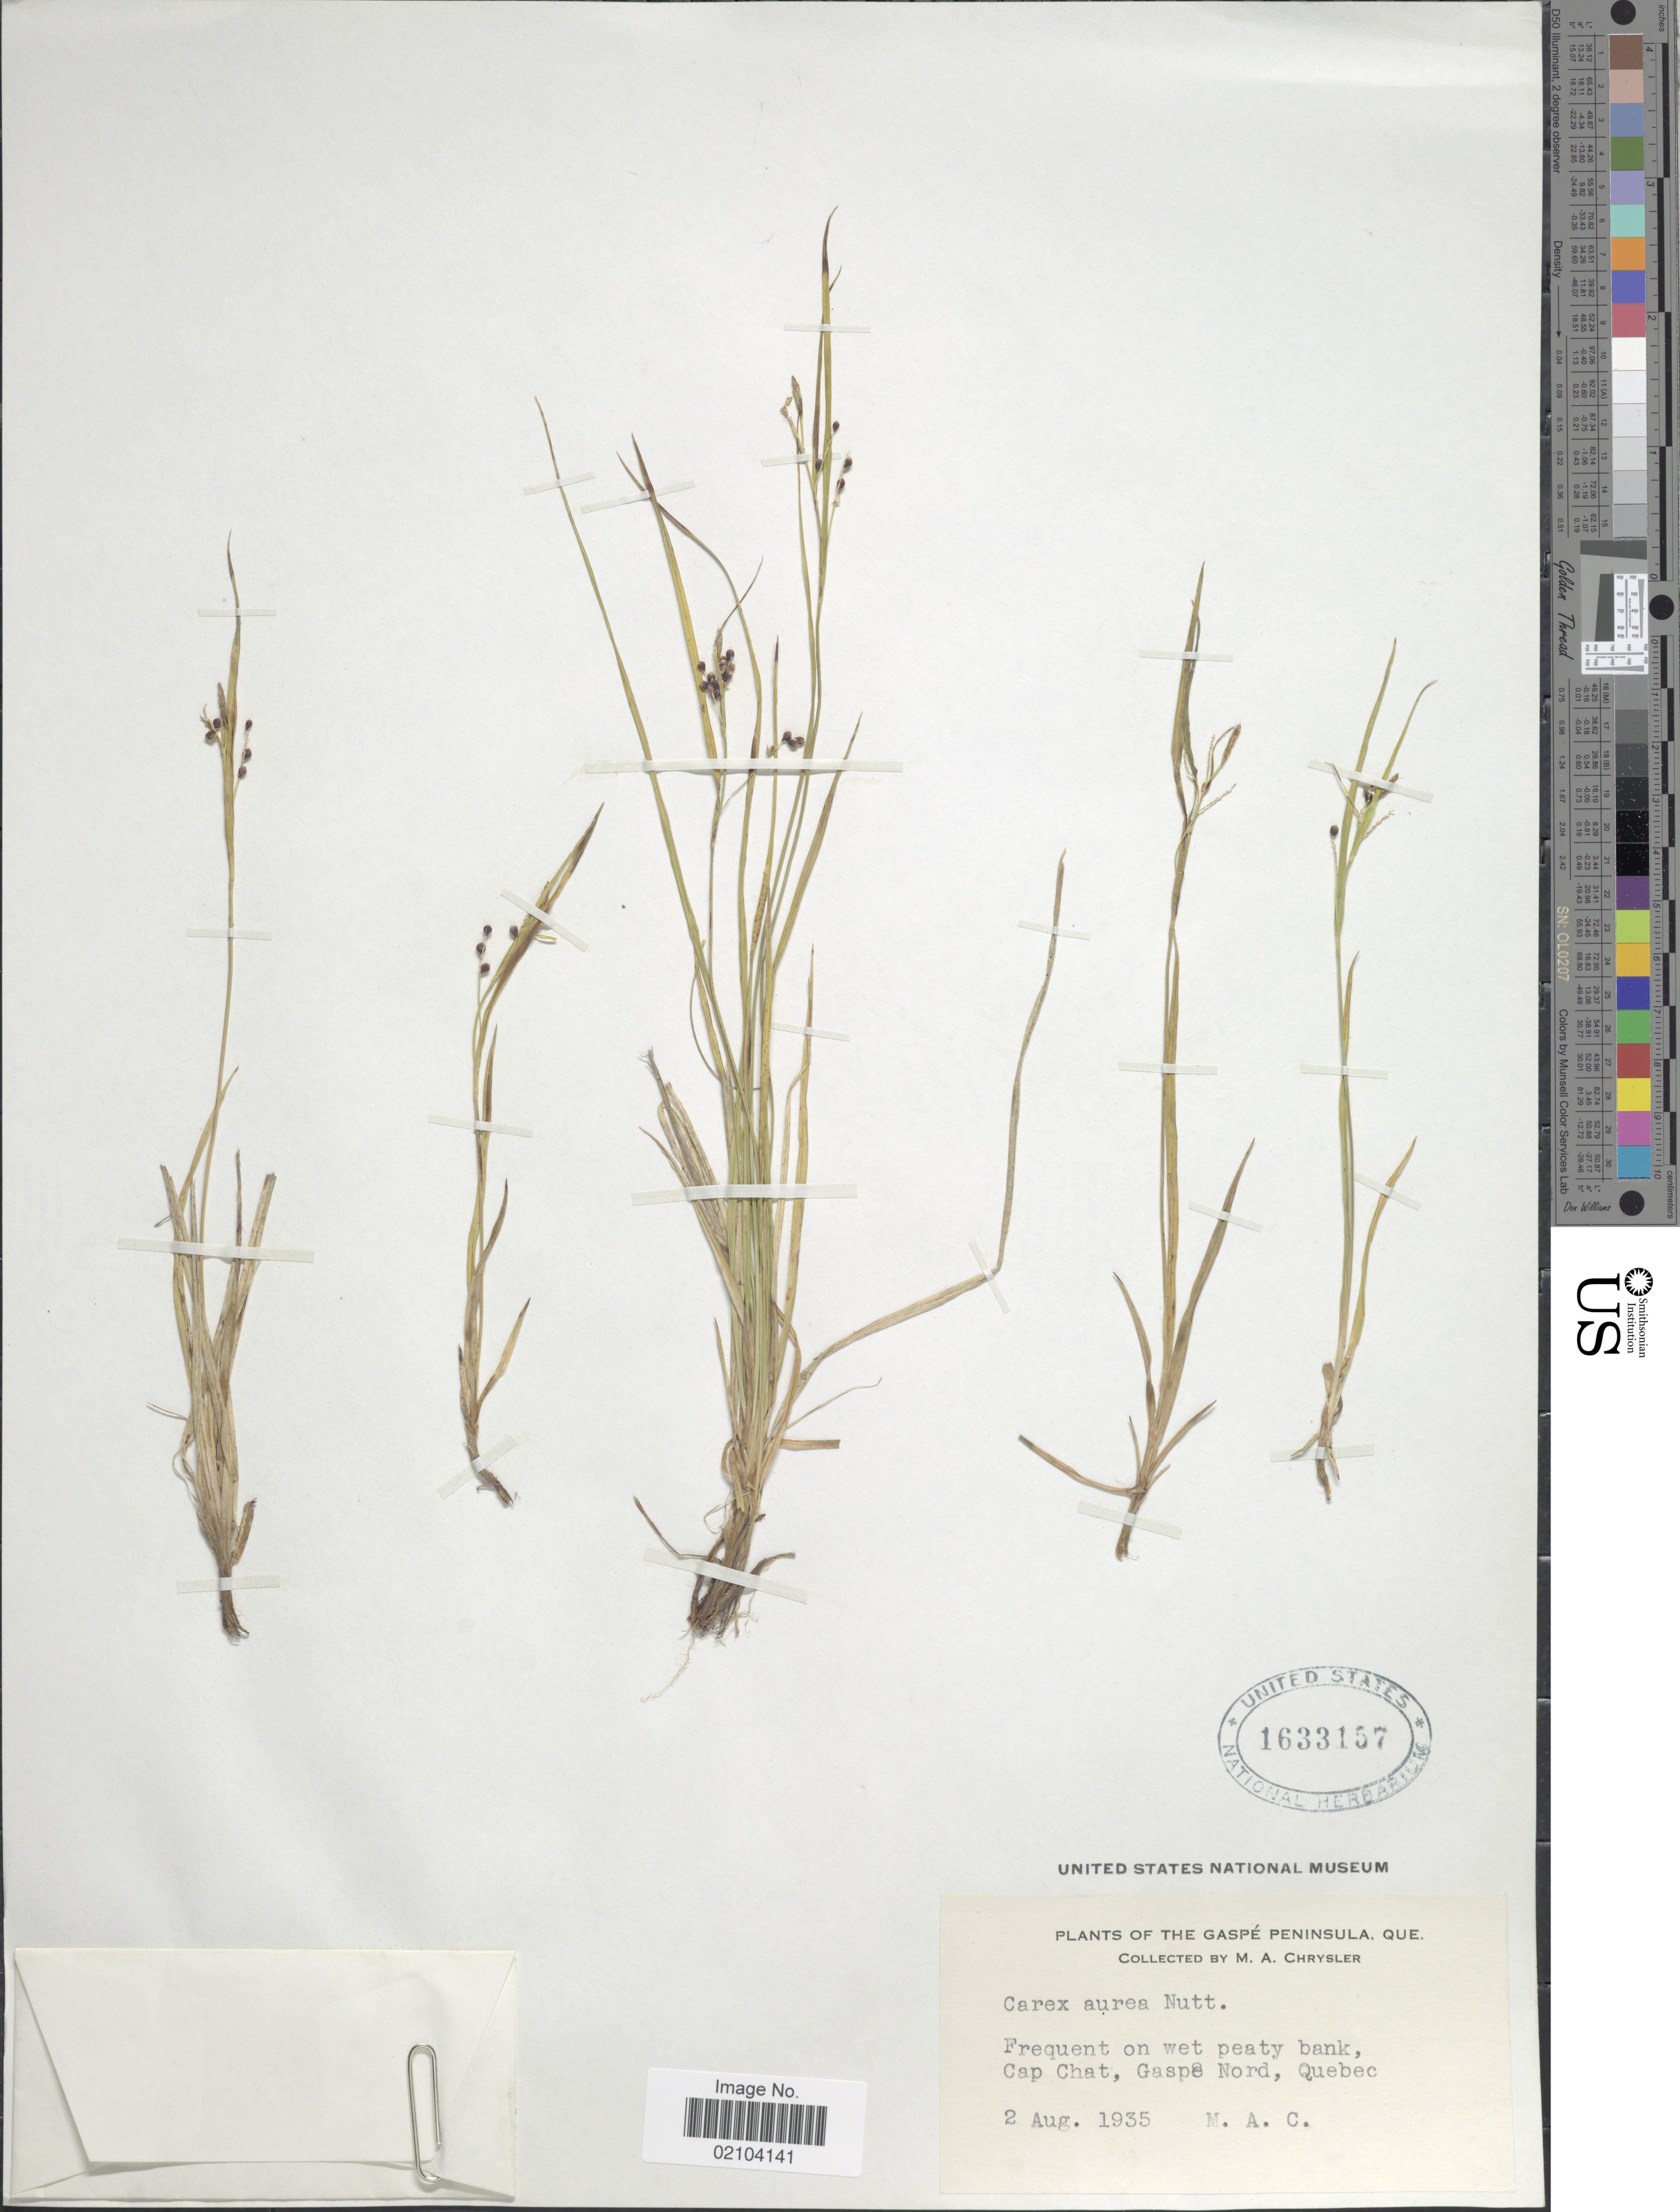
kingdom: Plantae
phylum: Tracheophyta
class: Liliopsida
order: Poales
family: Cyperaceae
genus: Carex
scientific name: Carex aurea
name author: Nutt.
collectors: M. A. Chrysler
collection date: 1935-08-02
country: Canada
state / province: Quebec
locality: Gaspe Peninsula, Que. frequent on wet peaty bank, Cap Chat, Gaspe Nord, Quebec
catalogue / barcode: US 1633157